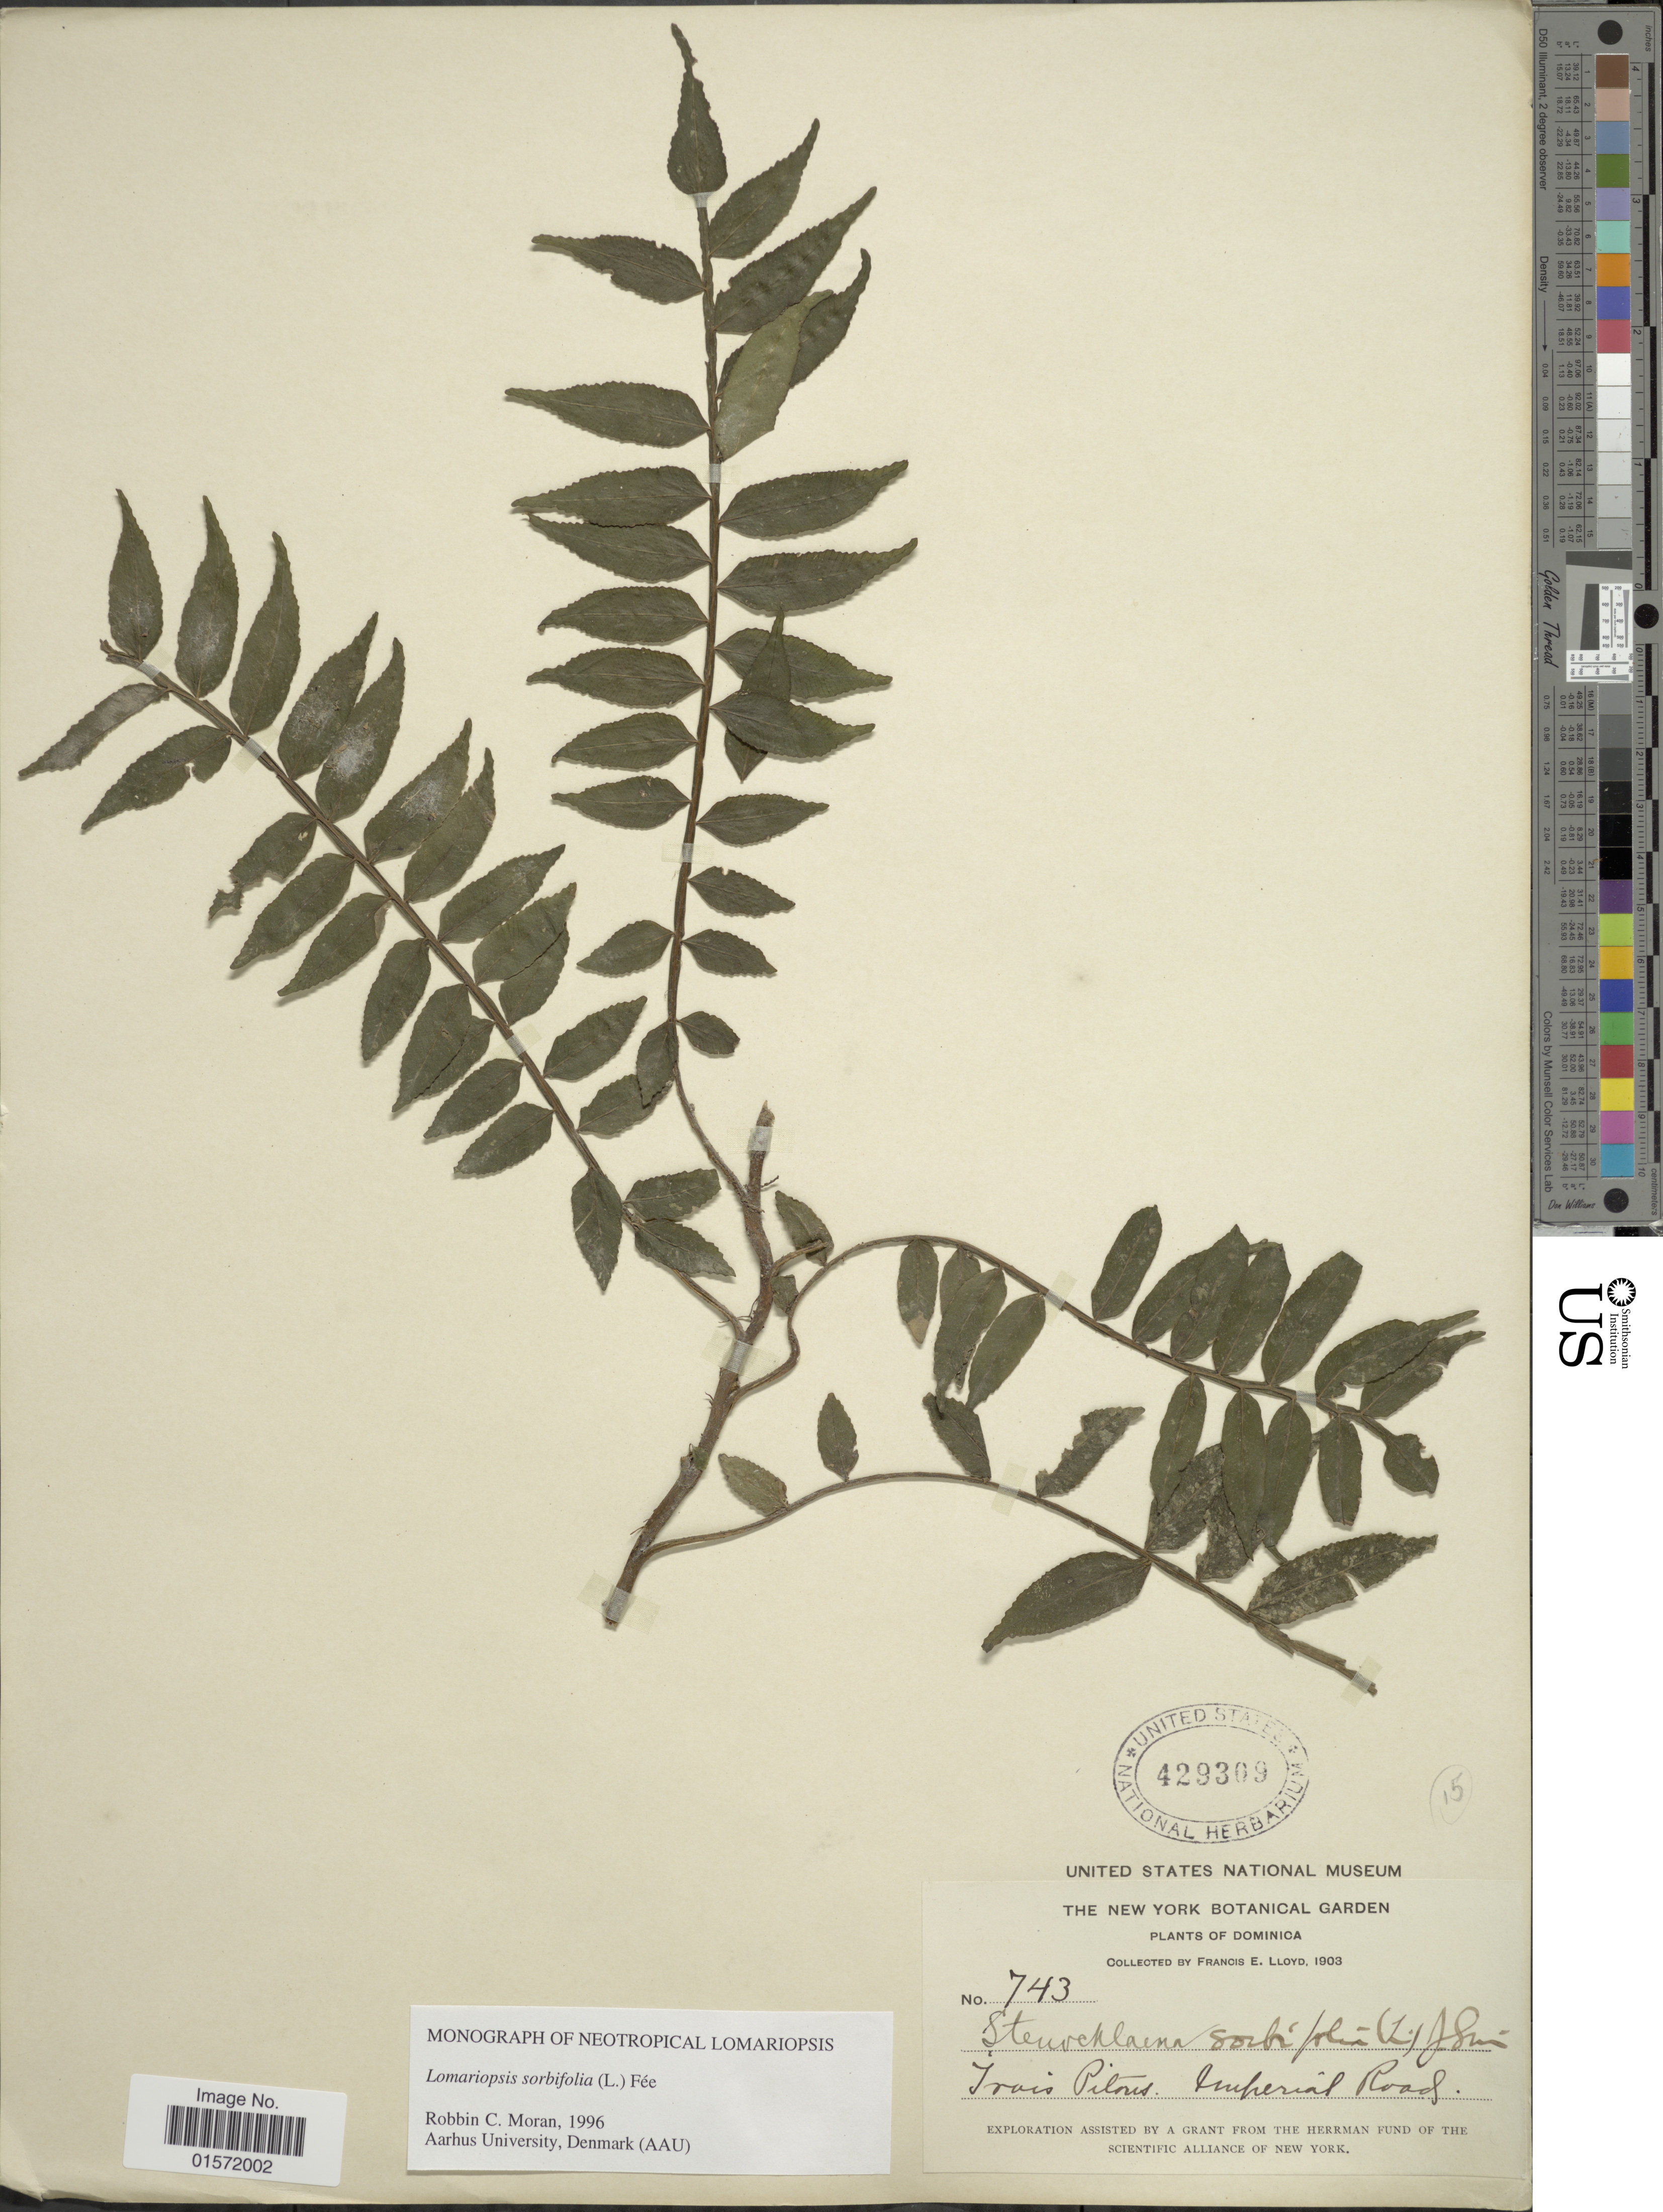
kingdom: Plantae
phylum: Tracheophyta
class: Polypodiopsida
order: Polypodiales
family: Lomariopsidaceae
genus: Lomariopsis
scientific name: Lomariopsis sorbifolia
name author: (L.) Fée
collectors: Lloyd, C. E.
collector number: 743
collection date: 1903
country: Dominica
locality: Trois Piloris, Imperial Road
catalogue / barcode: US 429309